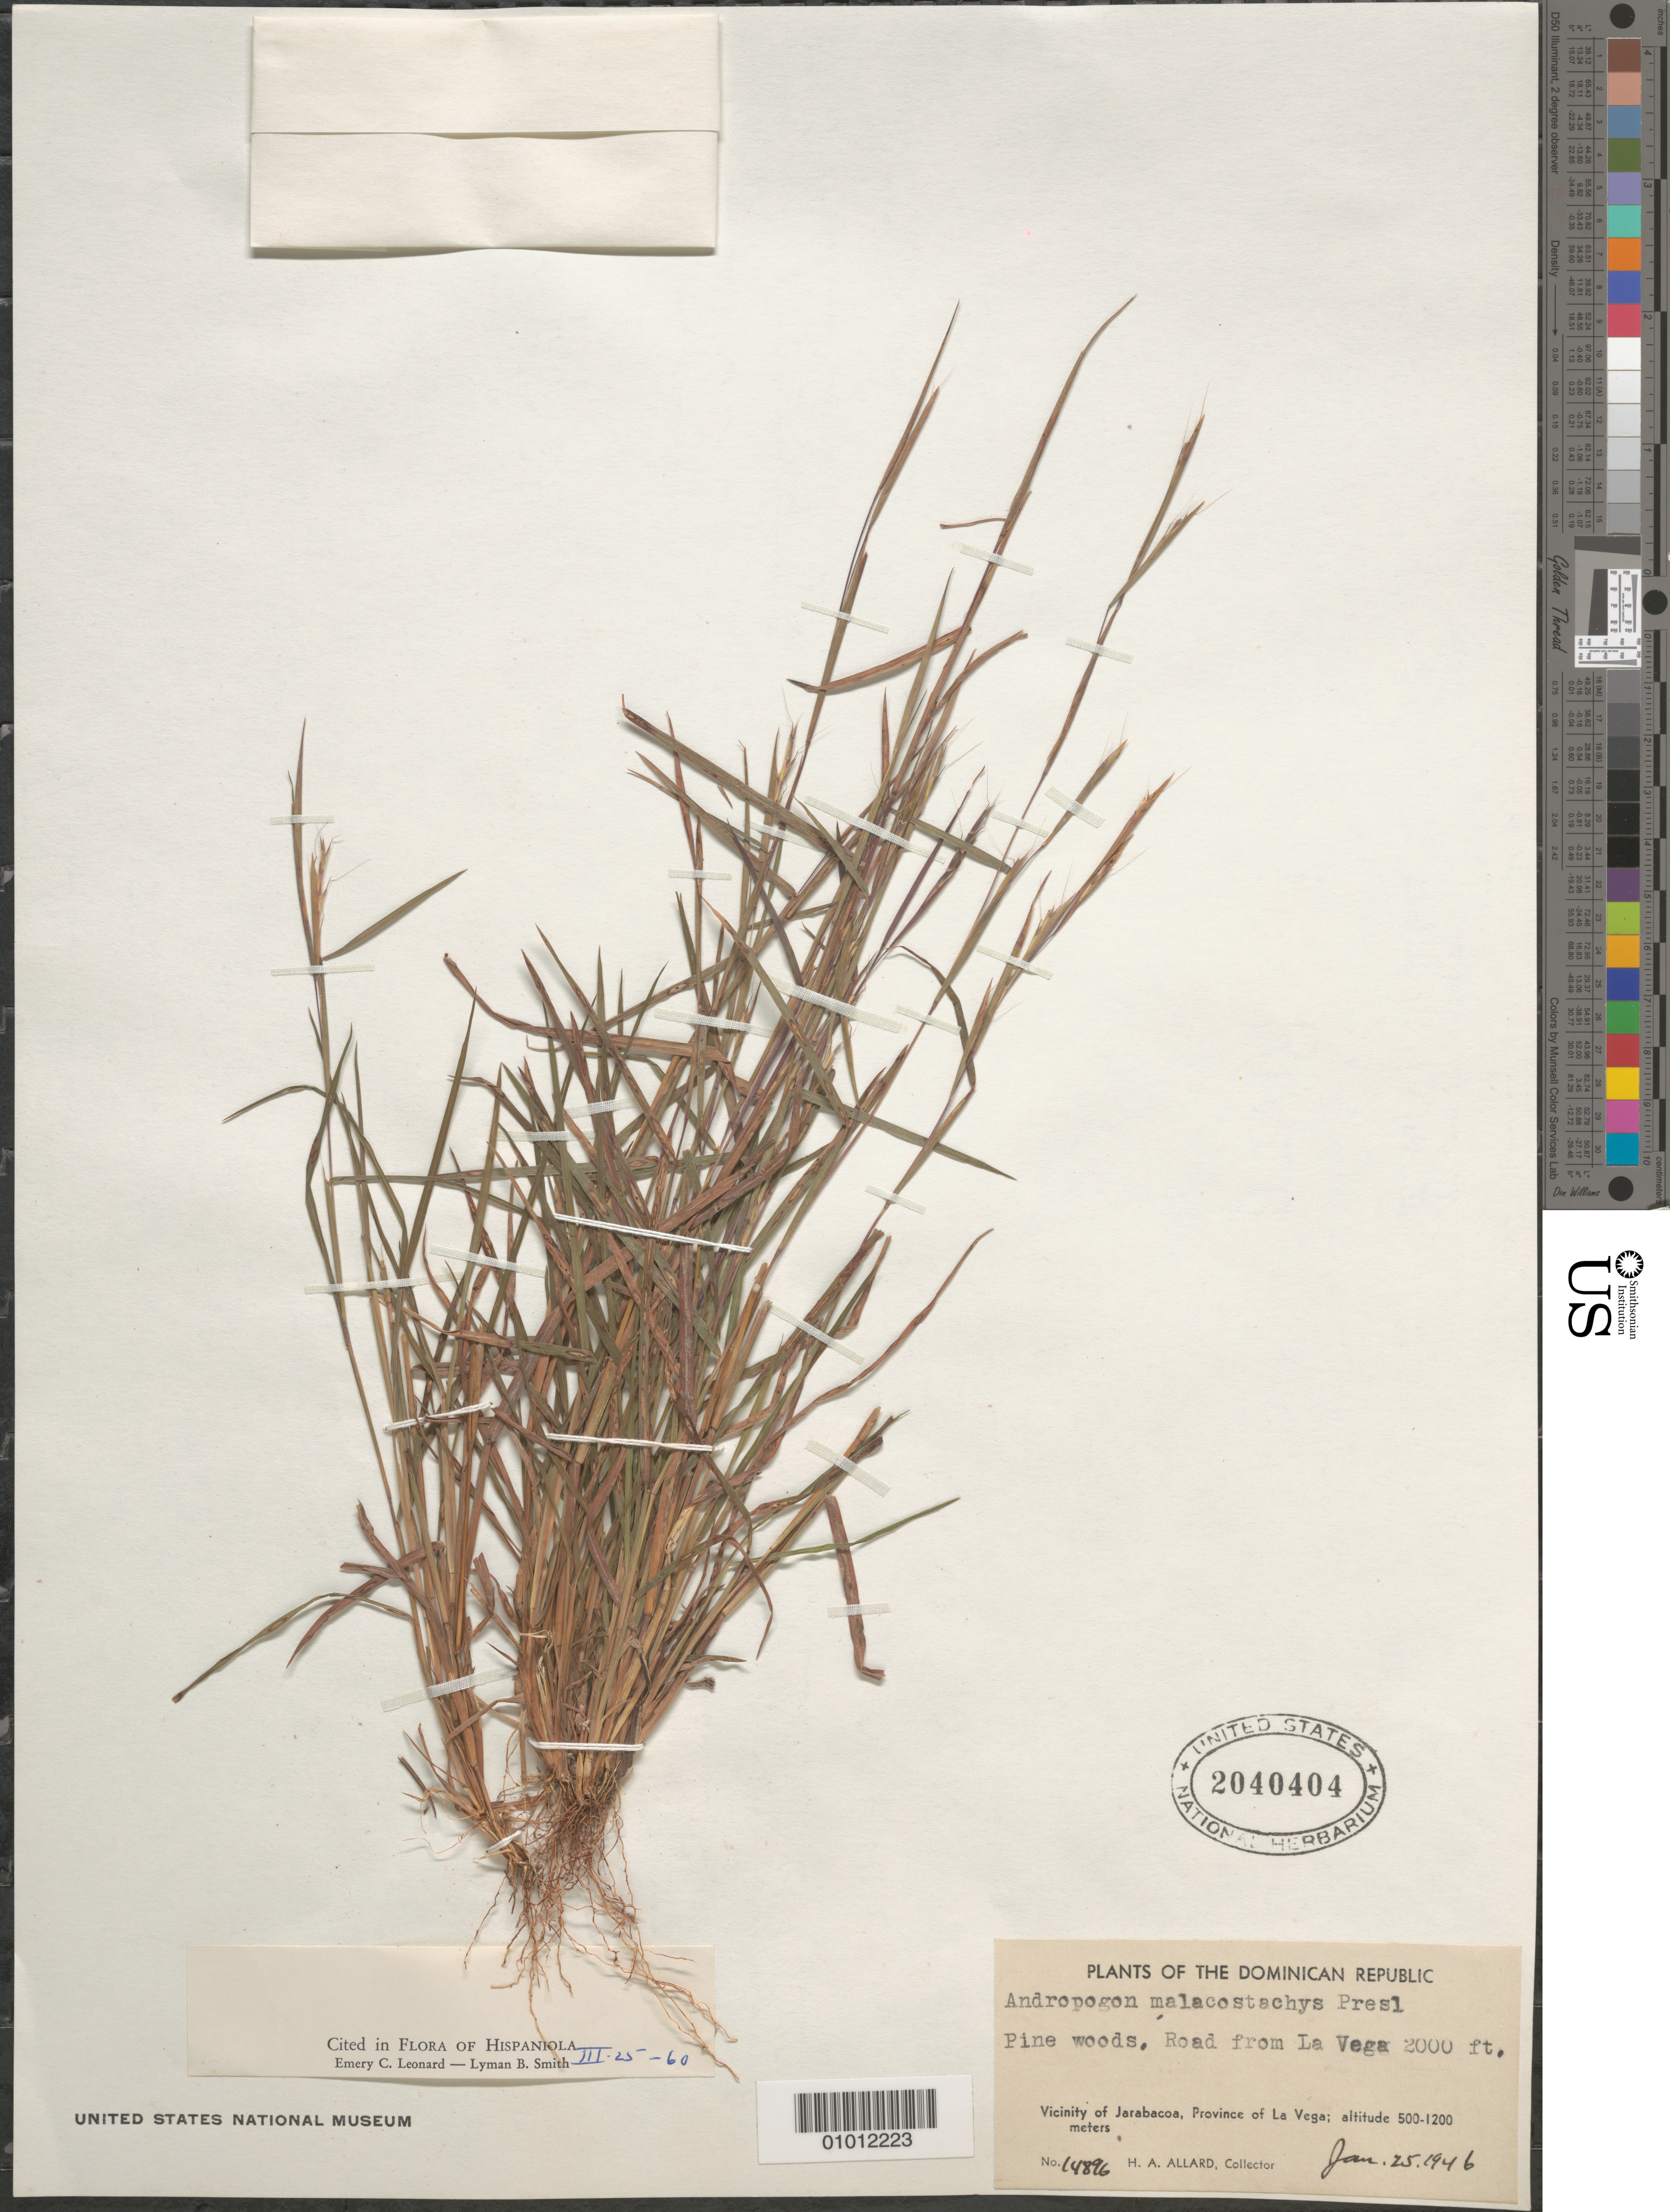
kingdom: Plantae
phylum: Tracheophyta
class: Liliopsida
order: Poales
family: Poaceae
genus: Schizachyrium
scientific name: Schizachyrium malacostachyum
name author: (J. Presl) Nash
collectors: H. A. Allard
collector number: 14896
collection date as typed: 25 Jan 1946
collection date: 1946-01-25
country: Dominican Republic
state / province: La Vega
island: Hispaniola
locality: Vic. of Jarabacoa along road from La Vega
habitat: pine woods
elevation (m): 610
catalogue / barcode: US 2040404